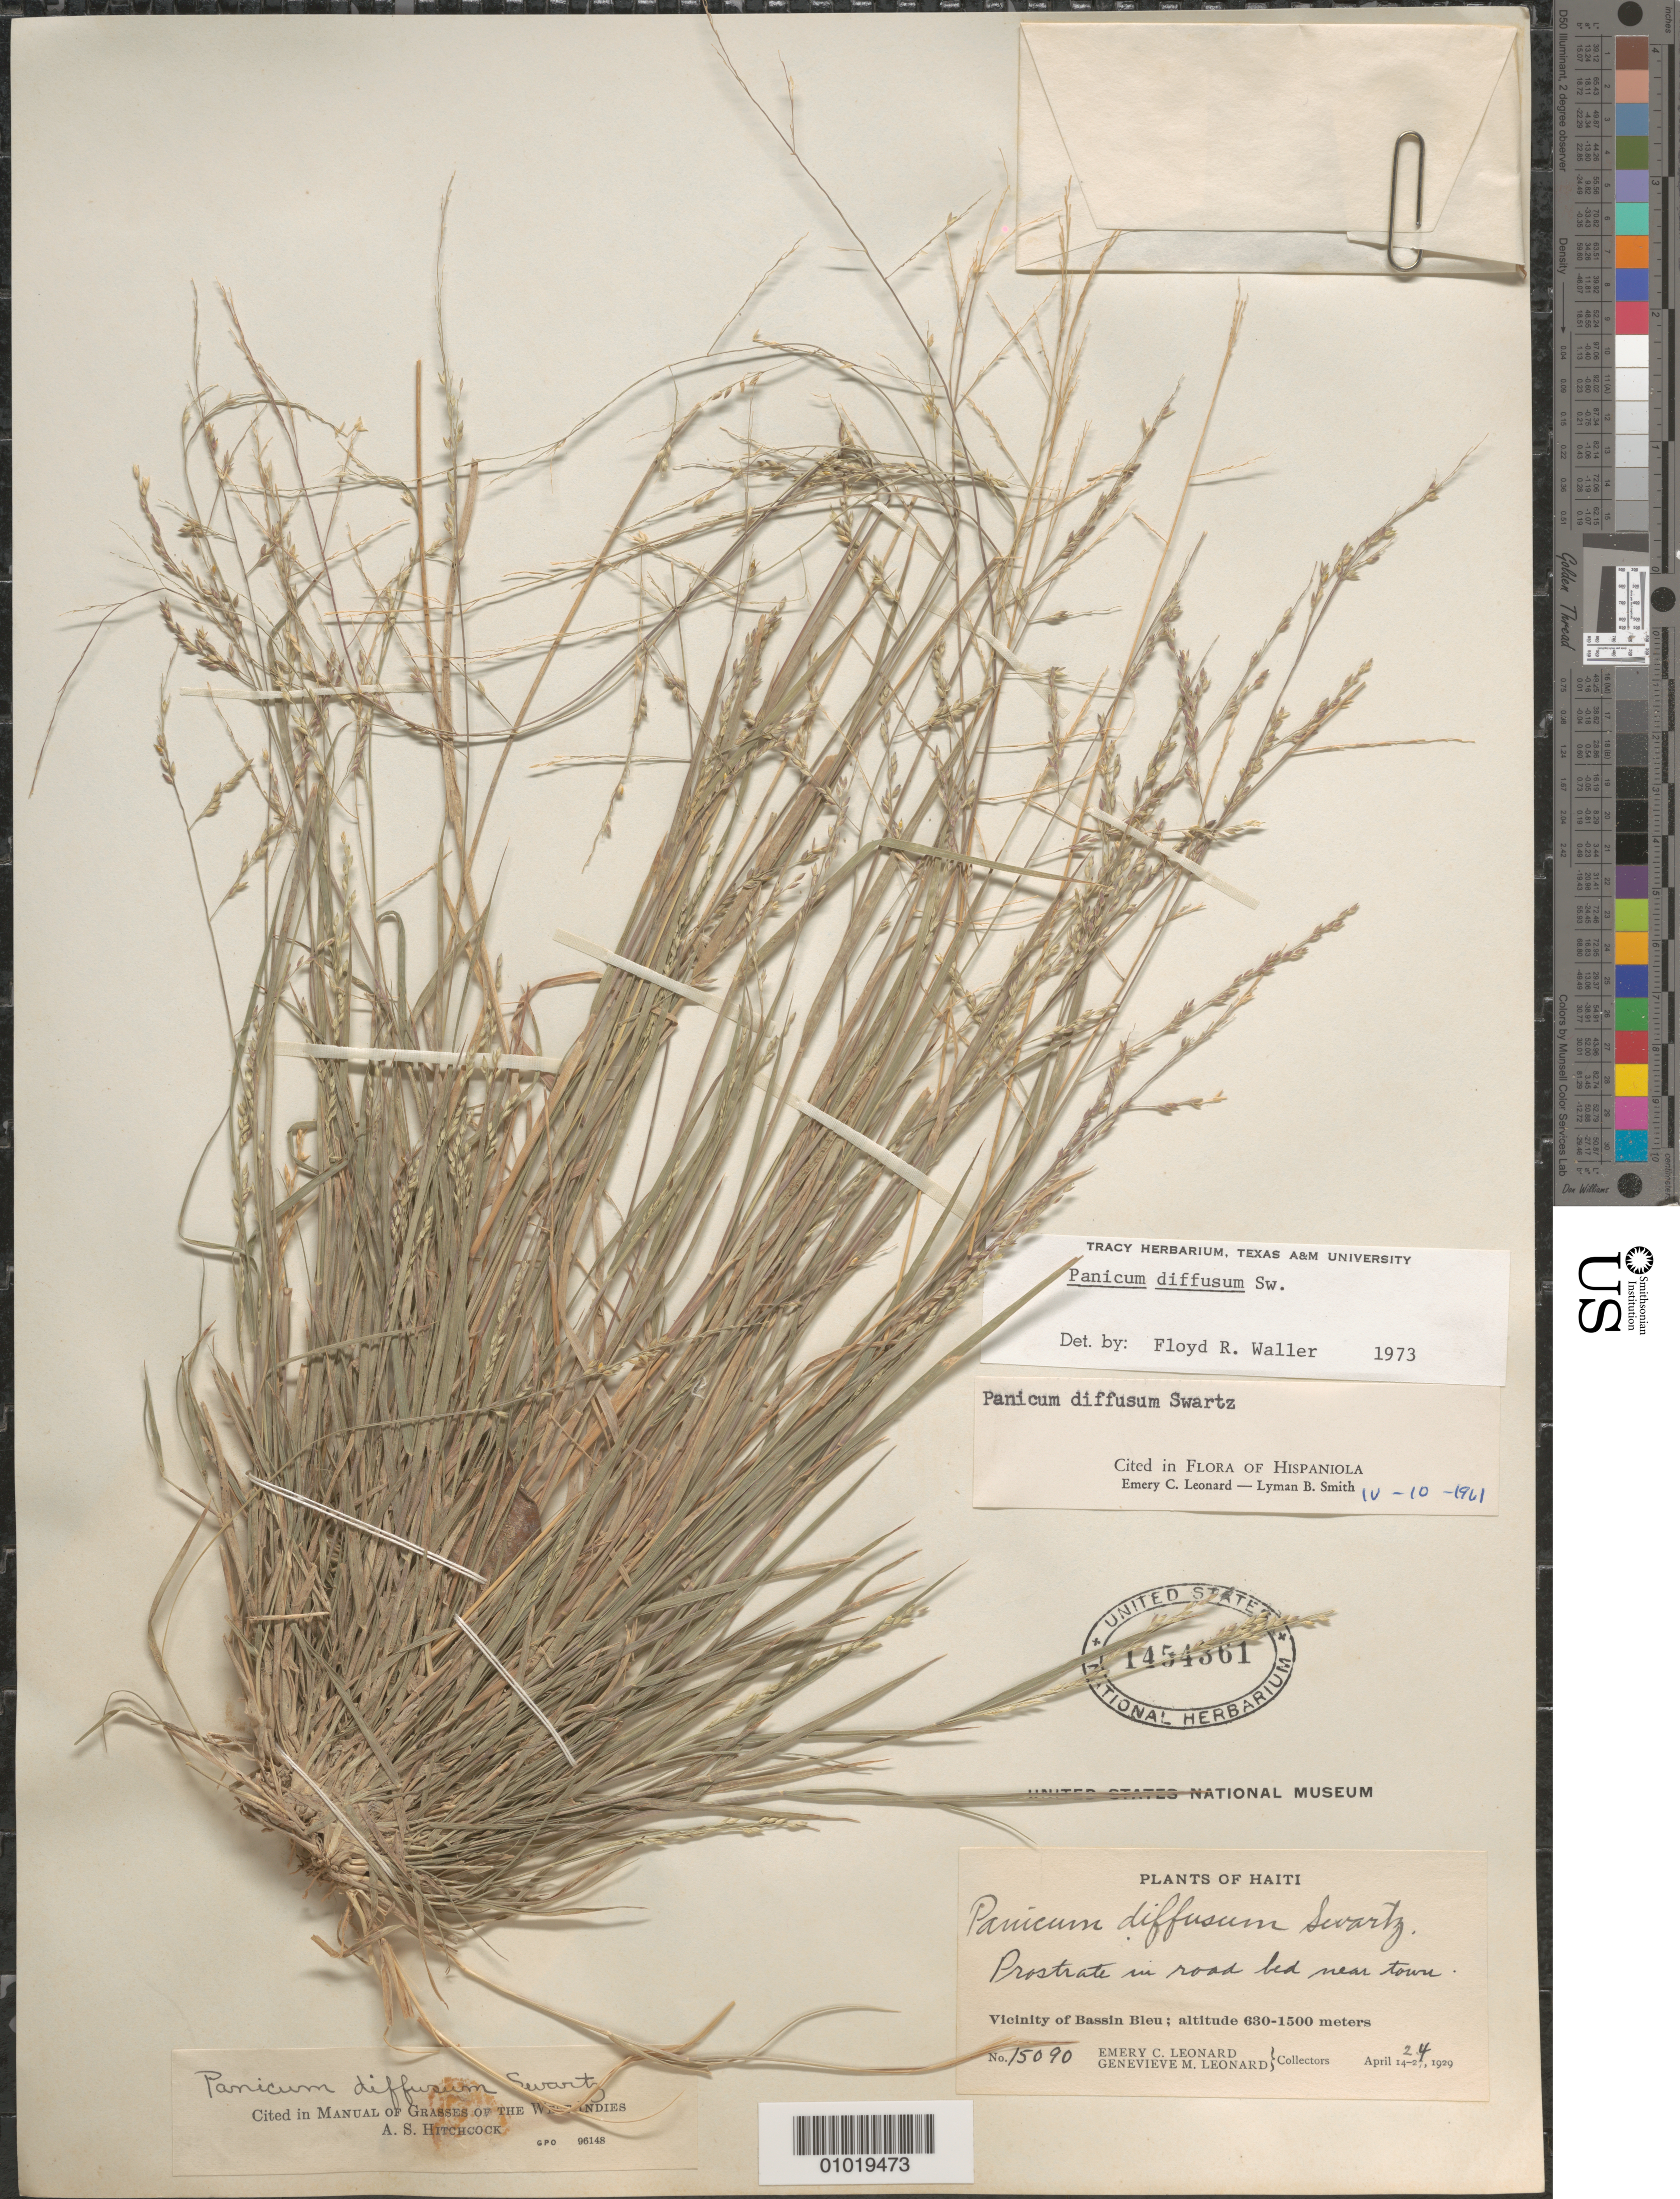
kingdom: Plantae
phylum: Tracheophyta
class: Liliopsida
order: Poales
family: Poaceae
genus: Panicum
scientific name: Panicum diffusum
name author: Sw.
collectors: E. C. Leonard & G. M. Leonard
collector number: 15090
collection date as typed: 24 Apr 1929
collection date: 1929-04-24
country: Haiti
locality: Vic of Bassin Bleu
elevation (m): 630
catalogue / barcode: US 1454361